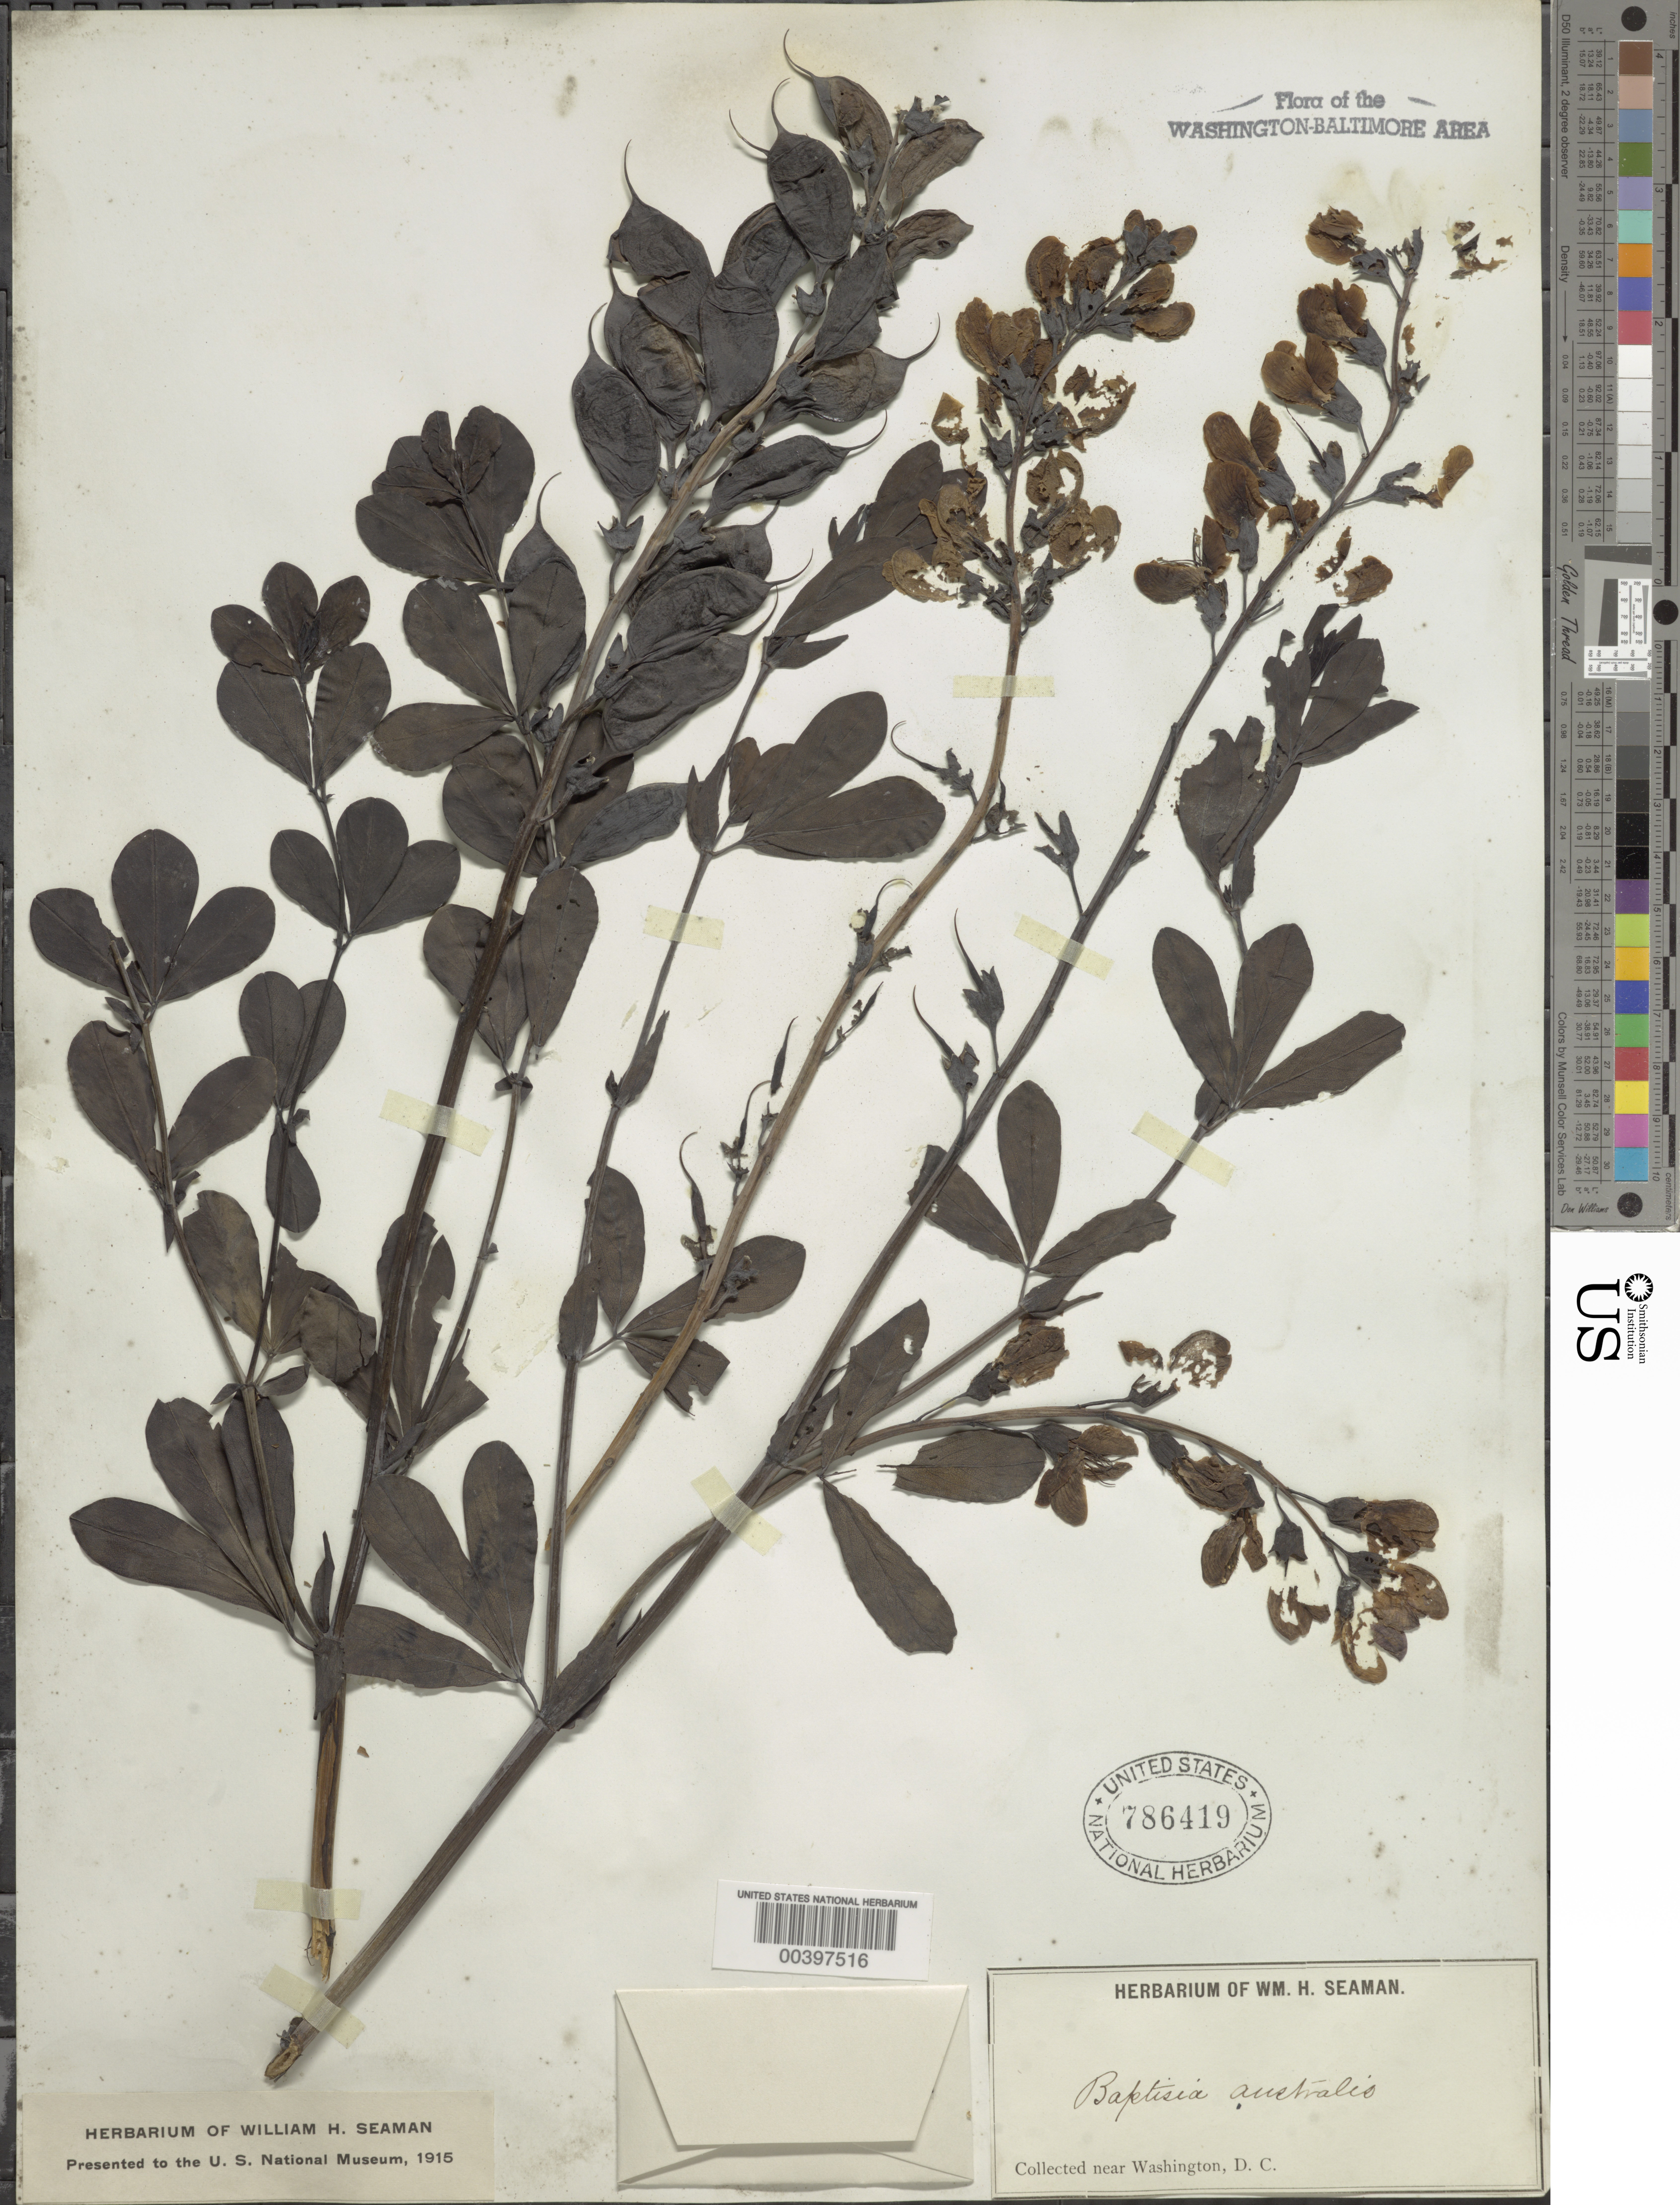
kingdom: Plantae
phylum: Tracheophyta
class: Magnoliopsida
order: Fabales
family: Fabaceae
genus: Baptisia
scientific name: Baptisia australis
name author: (L.) R. Br.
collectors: W. Seaman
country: United States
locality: Near Washington DC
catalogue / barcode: US 786419